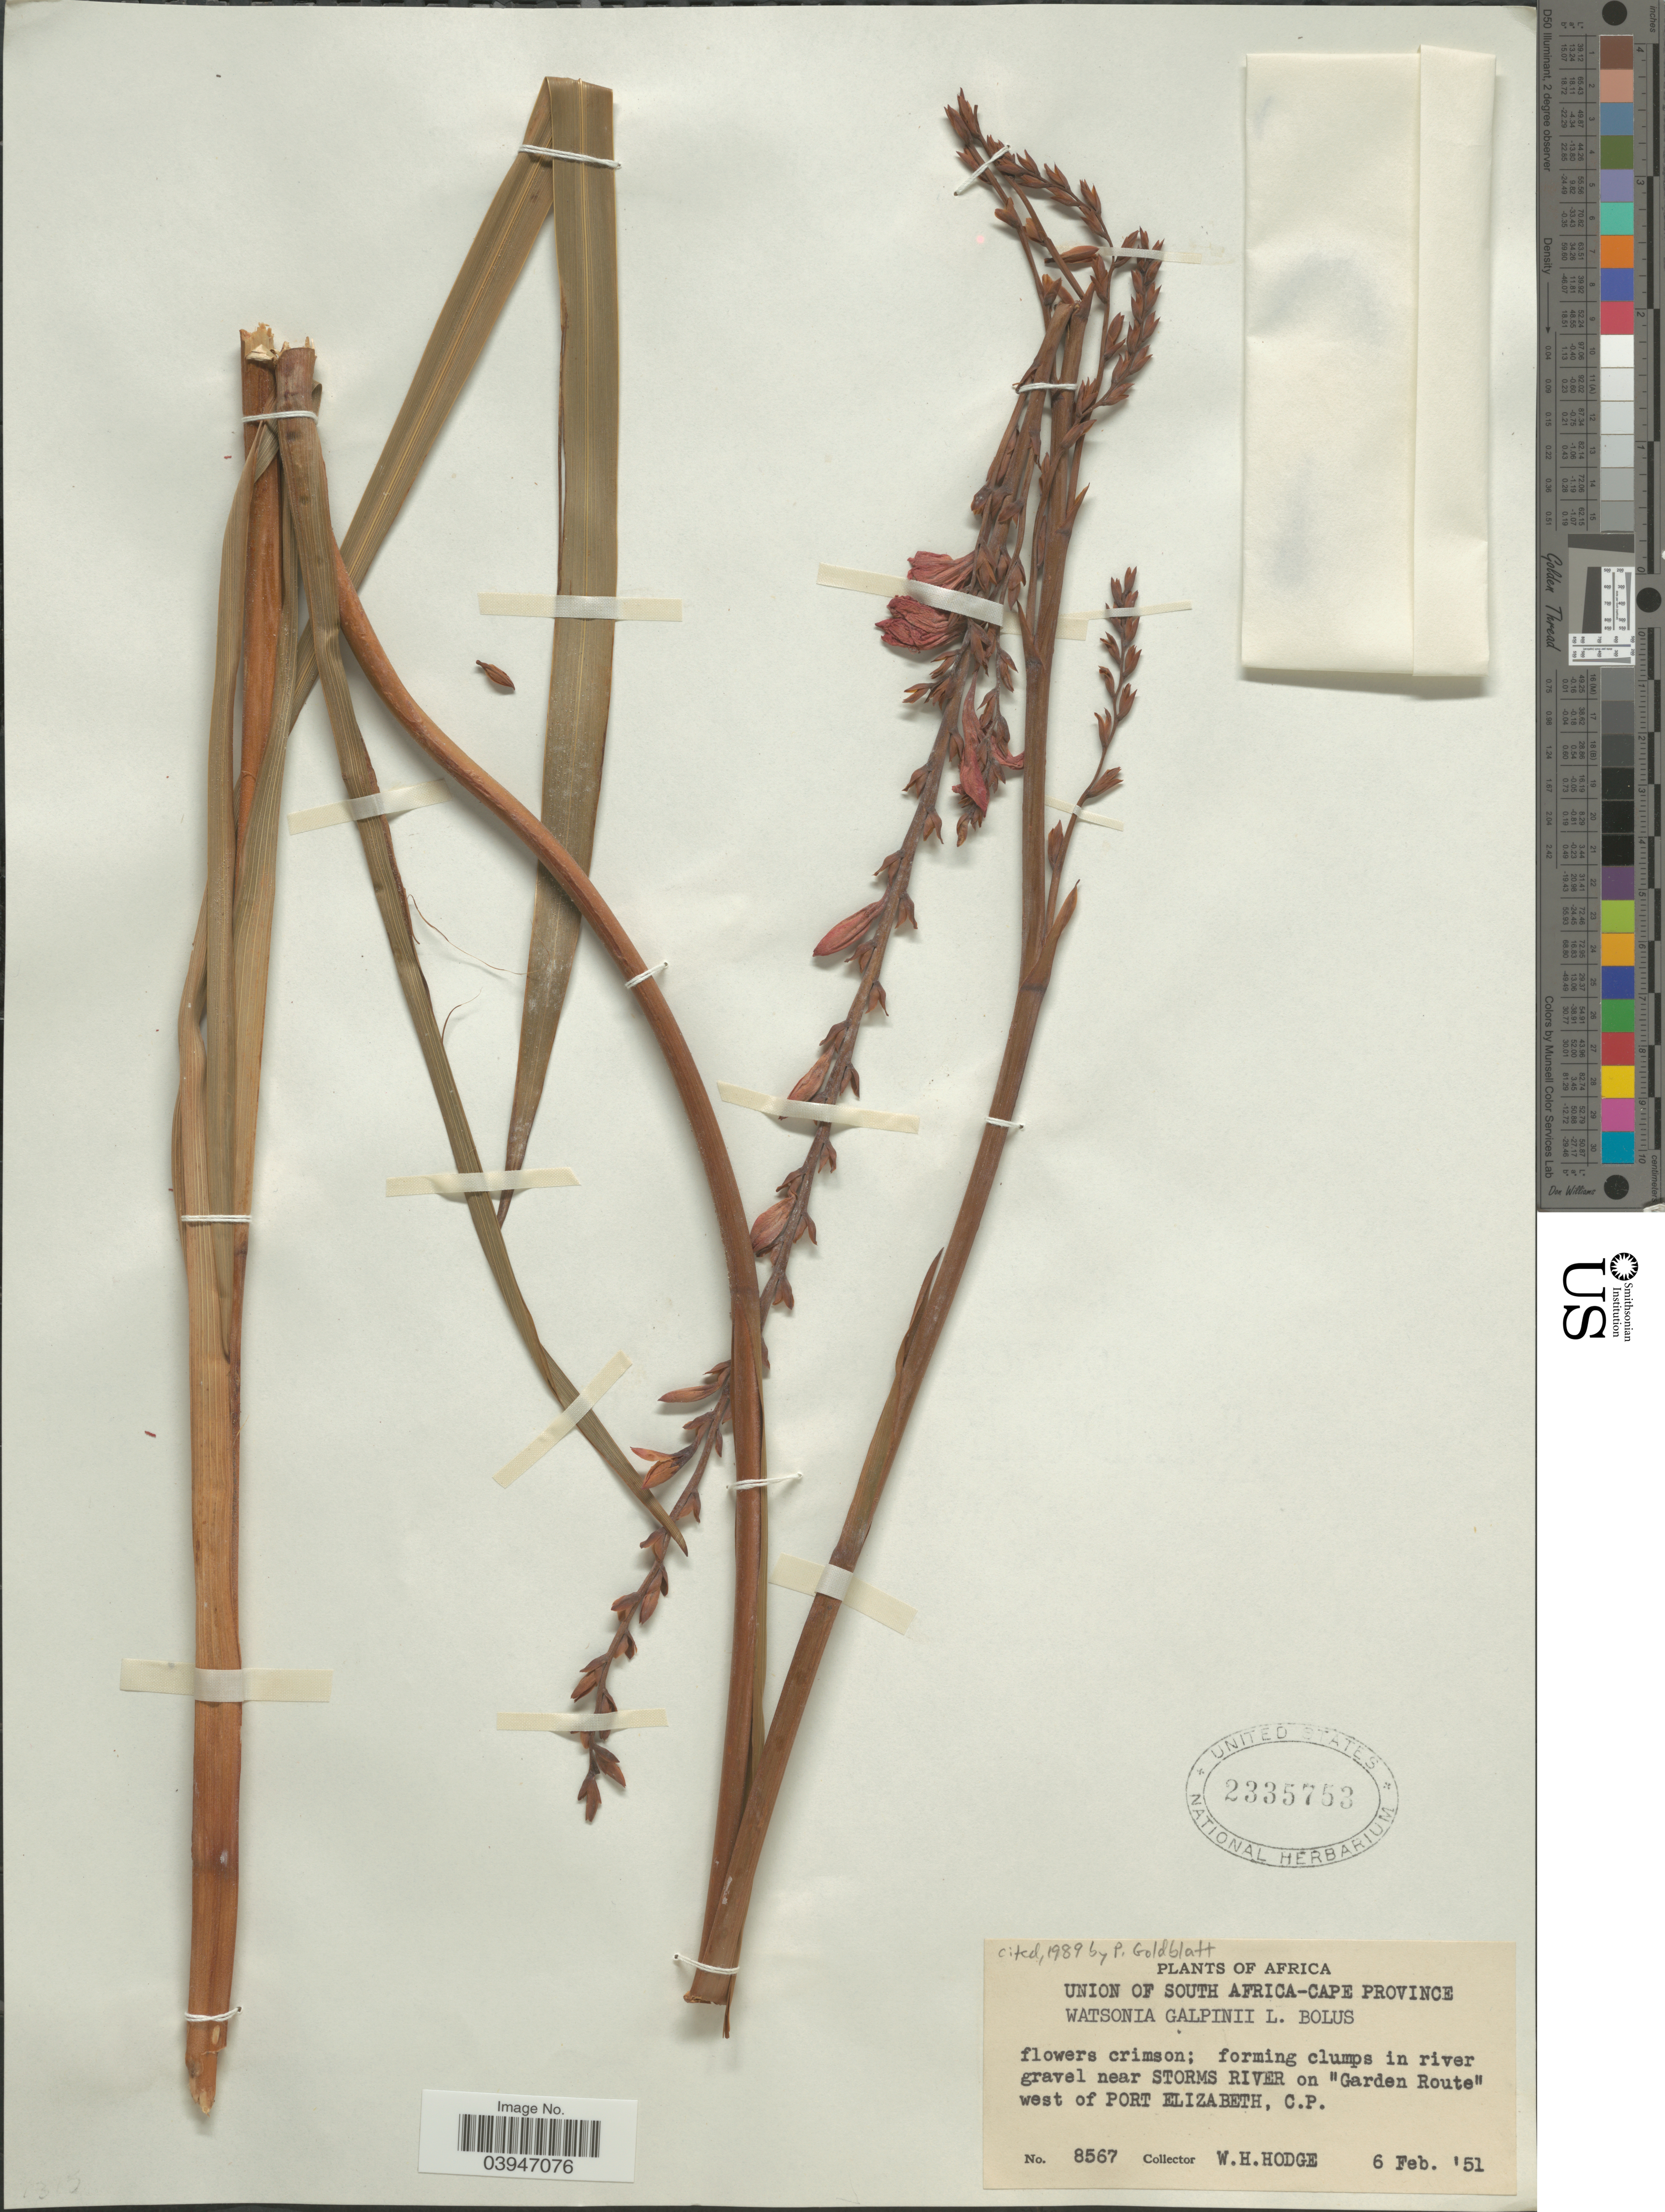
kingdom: Plantae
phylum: Tracheophyta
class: Liliopsida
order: Asparagales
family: Iridaceae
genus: Watsonia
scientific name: Watsonia galpinii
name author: L. Bolus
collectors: W. Hodge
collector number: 8567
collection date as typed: Transcribed d/m/y: 6/2/51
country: South Africa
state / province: Eastern Cape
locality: Union of South Africa-Cape Province. [unsure placement] Near Storms River on "Garden Route" west of Port Elizabeth, C.P.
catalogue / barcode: US 2335753